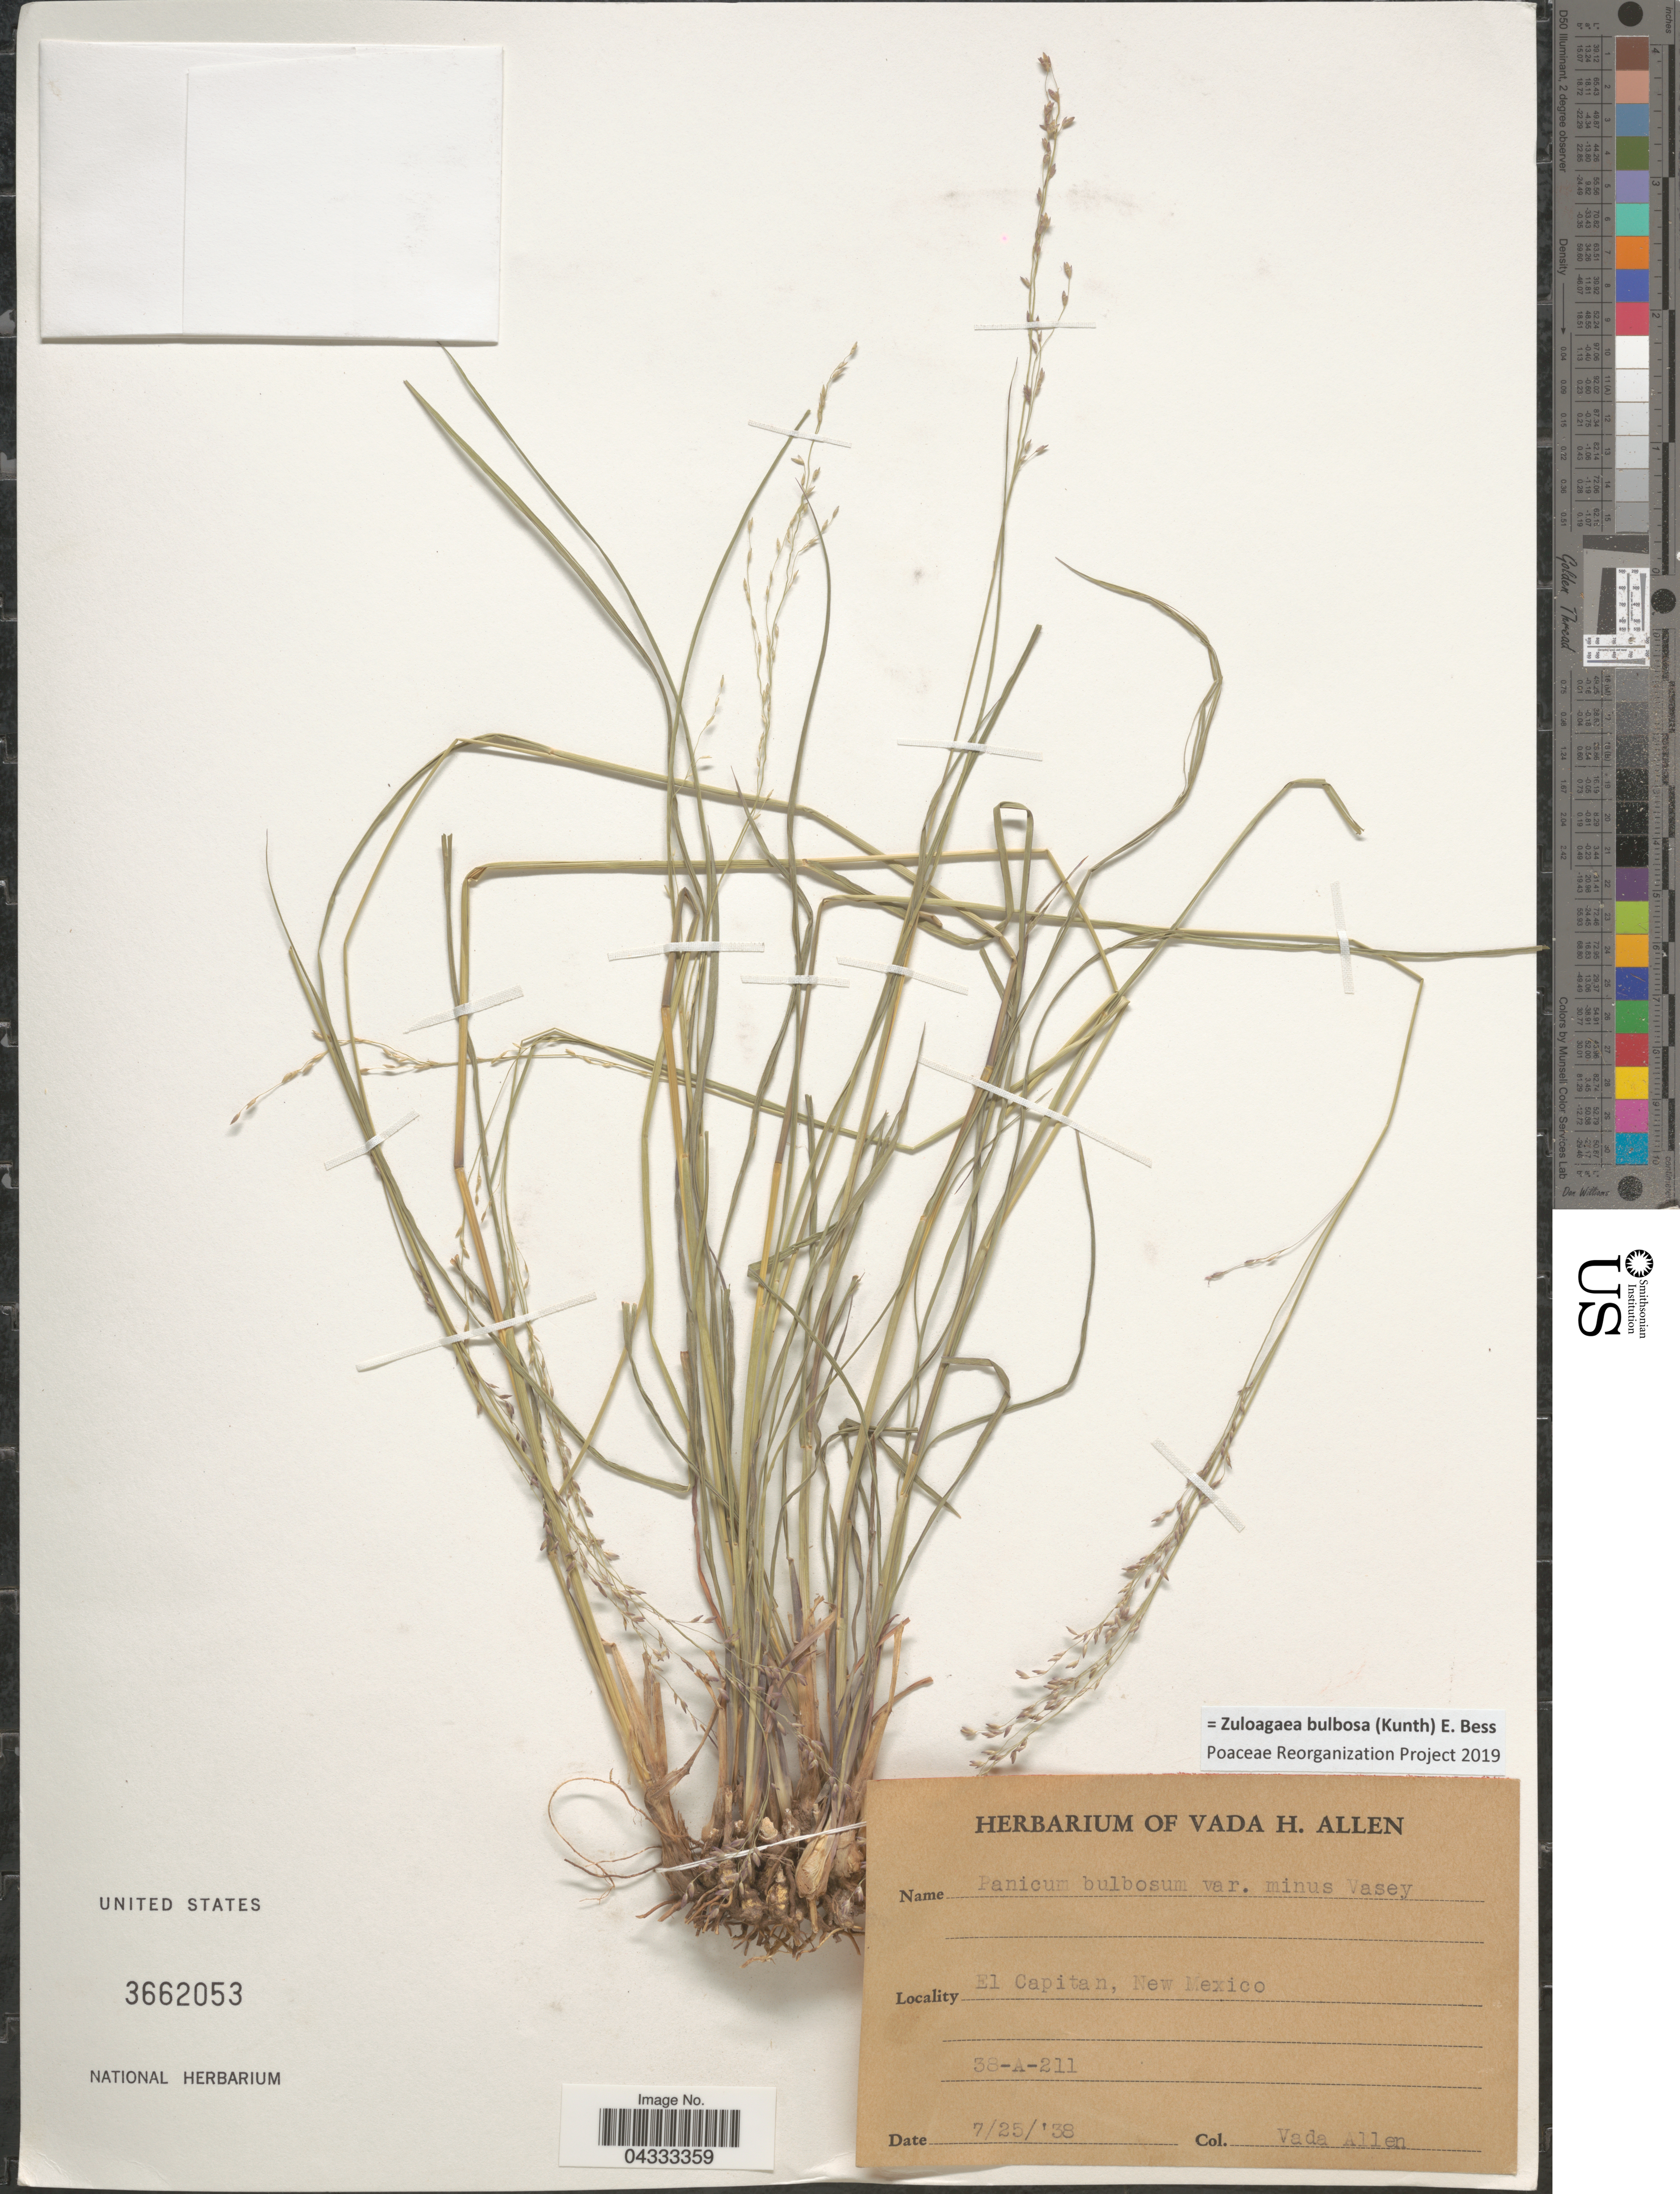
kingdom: Plantae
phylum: Tracheophyta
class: Liliopsida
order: Poales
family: Poaceae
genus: Zuloagaea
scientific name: Zuloagaea bulbosa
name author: (Kunth) E. Bess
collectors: V. Allen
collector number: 38-A-211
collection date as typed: Transcribed d/m/y: 25/7/38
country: United States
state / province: New Mexico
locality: El Capitan.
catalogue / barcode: US 3662053